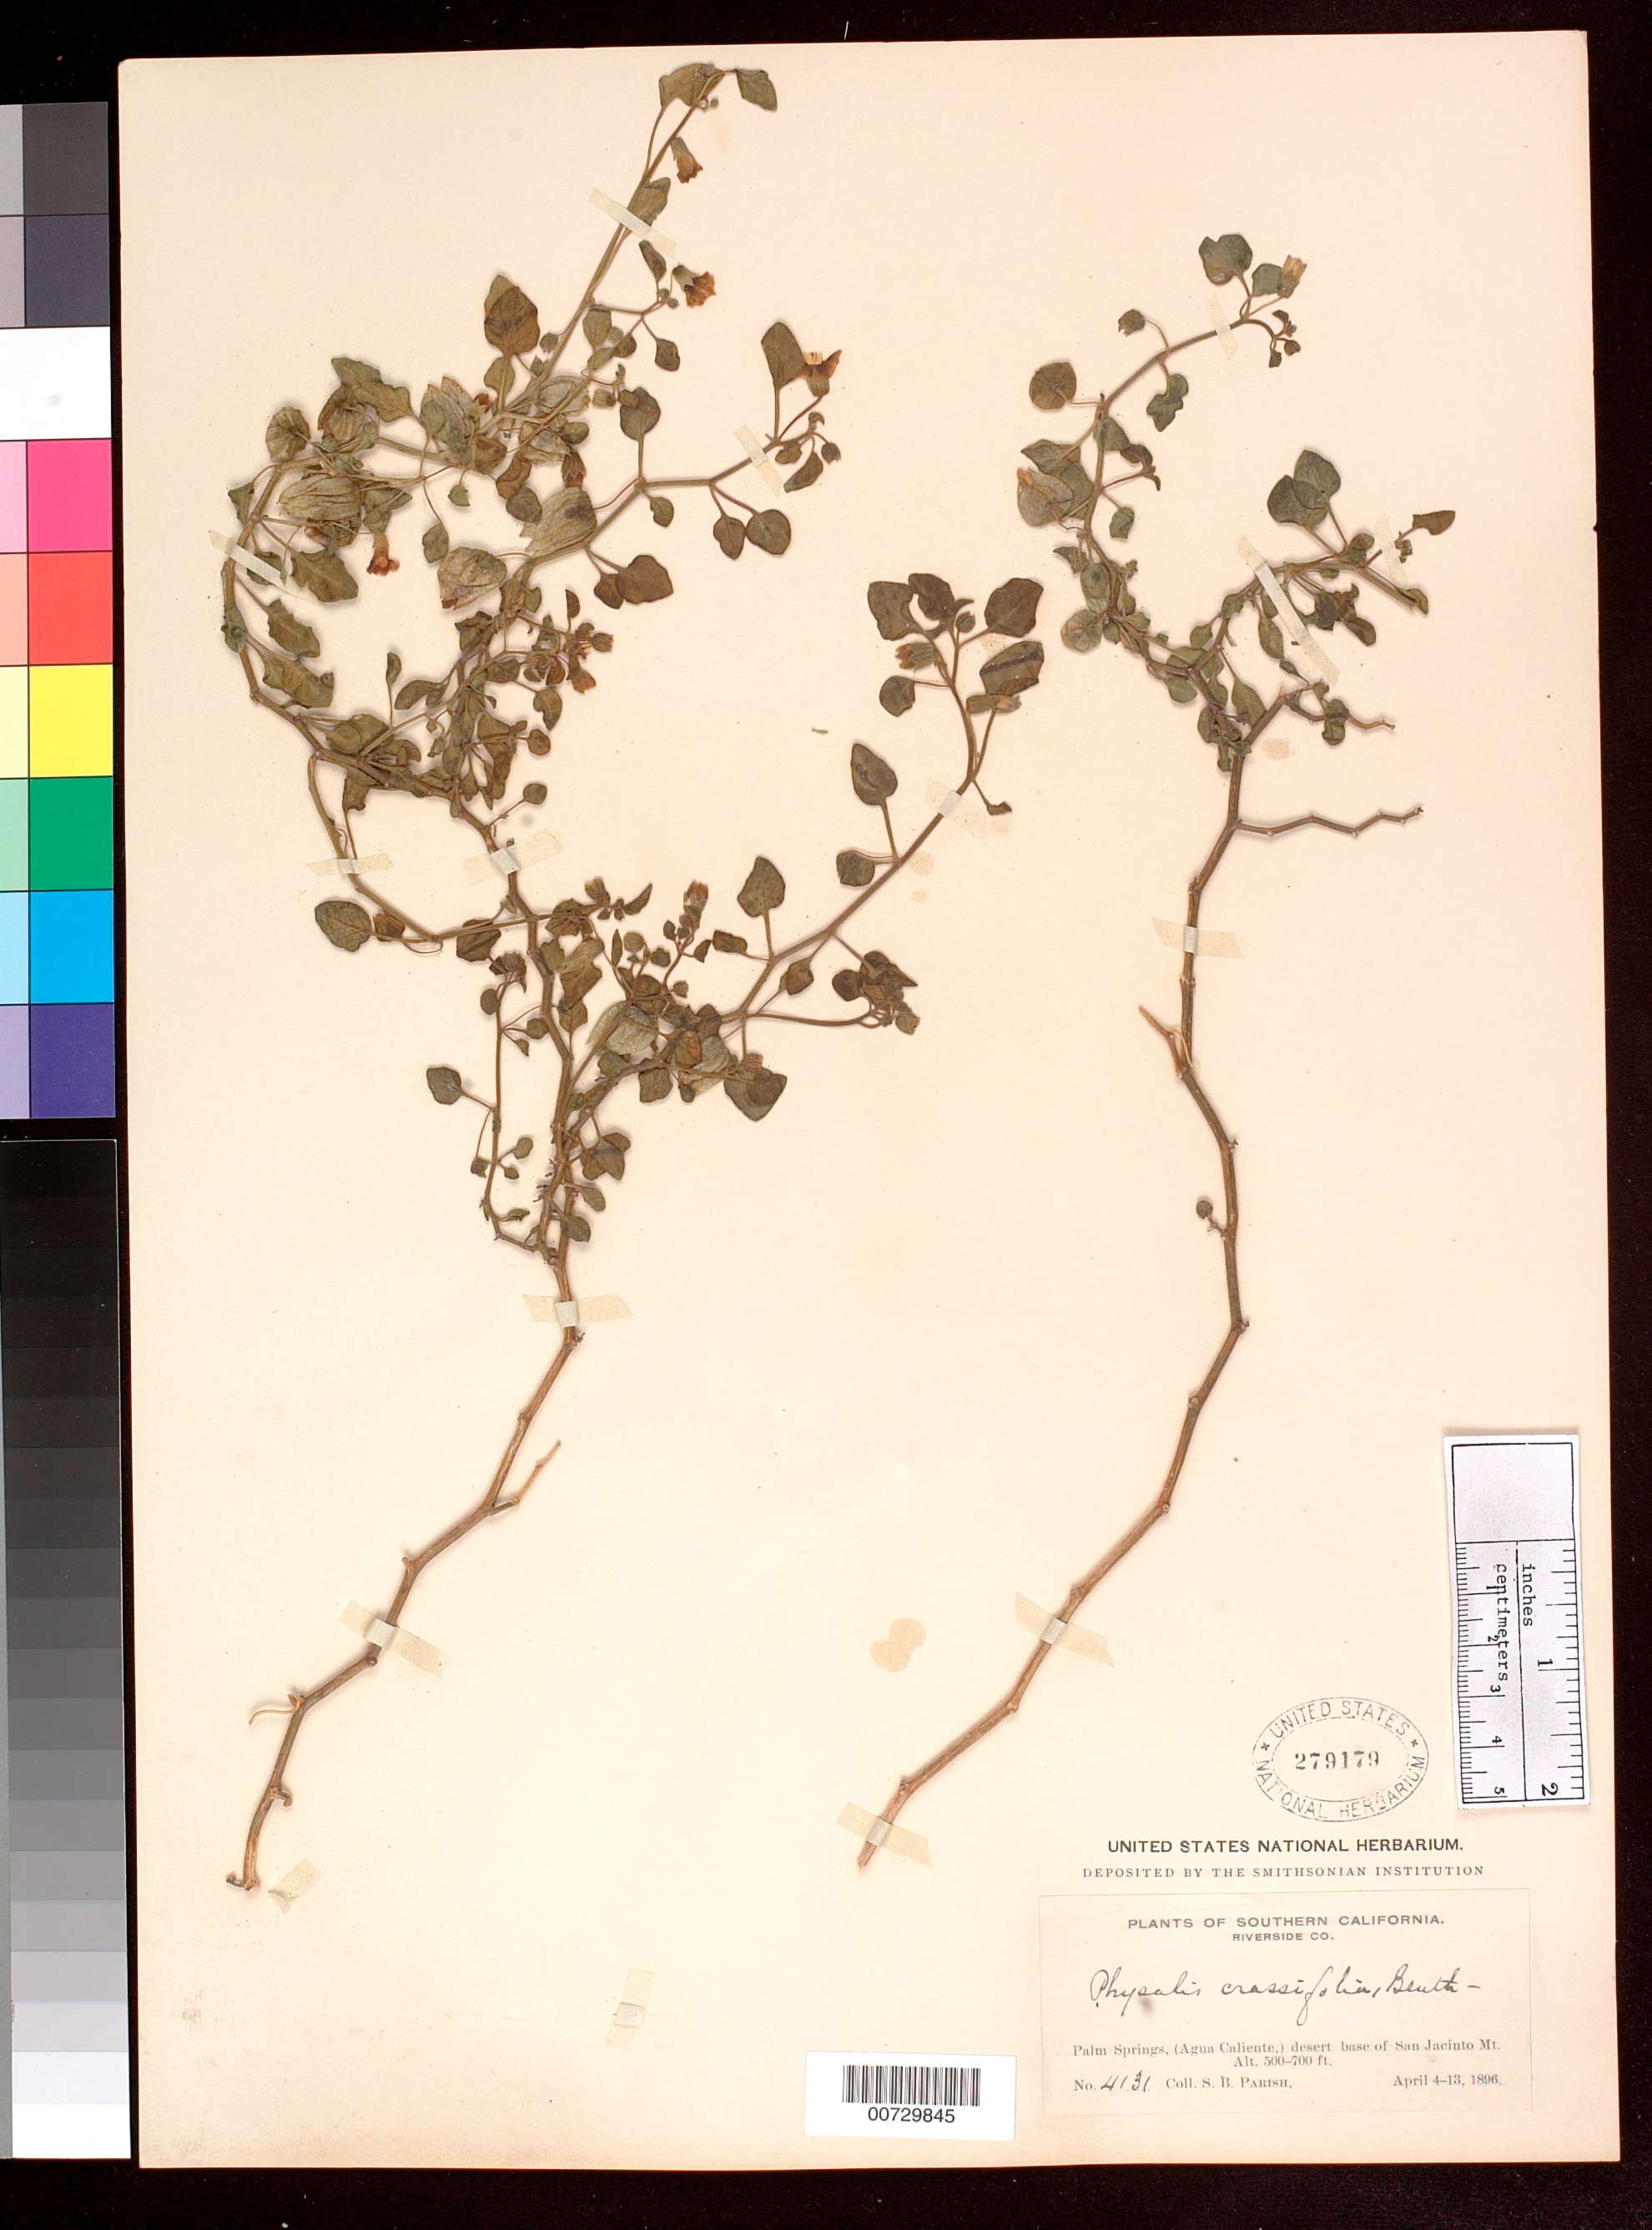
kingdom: Plantae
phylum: Tracheophyta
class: Magnoliopsida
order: Solanales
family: Solanaceae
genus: Physalis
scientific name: Physalis crassifolia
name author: Benth.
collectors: S. B. Parish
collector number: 4131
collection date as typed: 04 Apr 1896 to 13 Apr 1896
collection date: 1896-04-04/1896-04-13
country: United States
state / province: California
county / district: Riverside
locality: Palm Springs, Agua Caliente, desert base near San Jacinto Mt.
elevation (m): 152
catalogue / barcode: US 279179